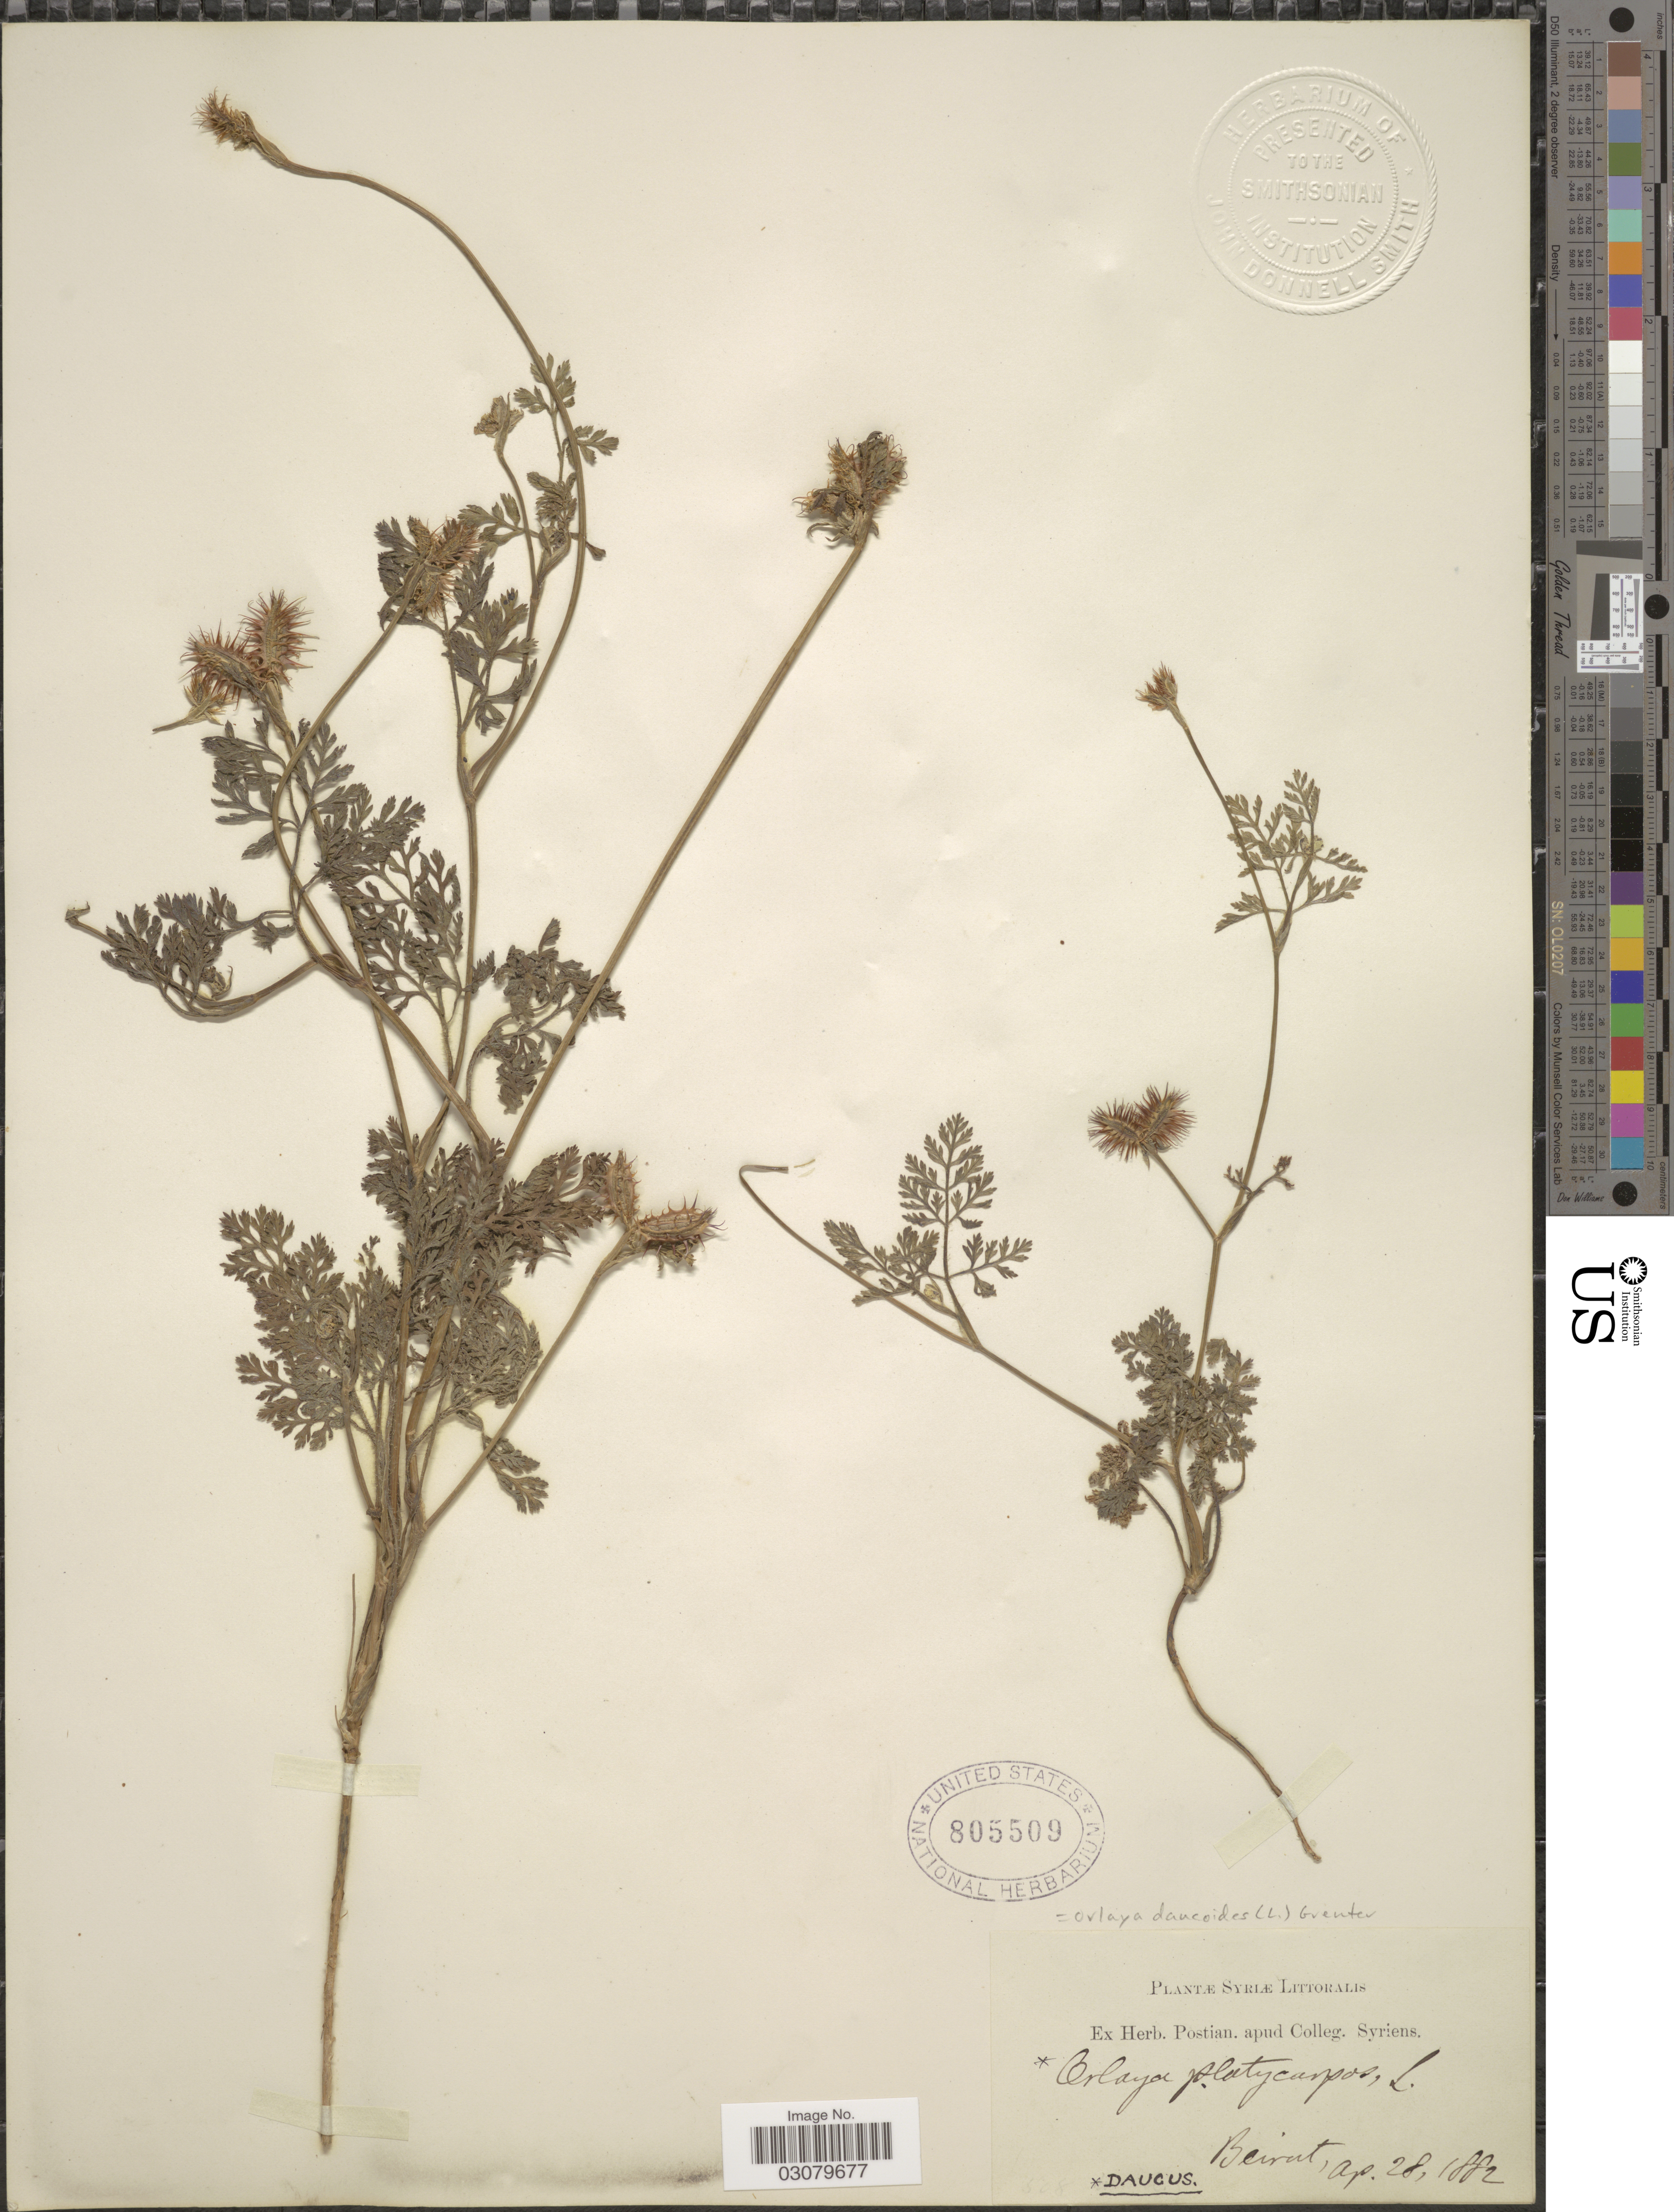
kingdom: Plantae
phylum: Tracheophyta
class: Magnoliopsida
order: Apiales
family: Apiaceae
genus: Orlaya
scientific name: Orlaya platycarpos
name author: W.D.J. Koch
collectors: ex herb. Postian. apud Colleg. Syriens. Protest. USE "Fannie P. A. Shepard" (10308853) AS PRIMARY COLLECTOR INSTEAD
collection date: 1882-04-28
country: Lebanon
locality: Syriæ Littoralis. Beirut.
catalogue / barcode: US 805509